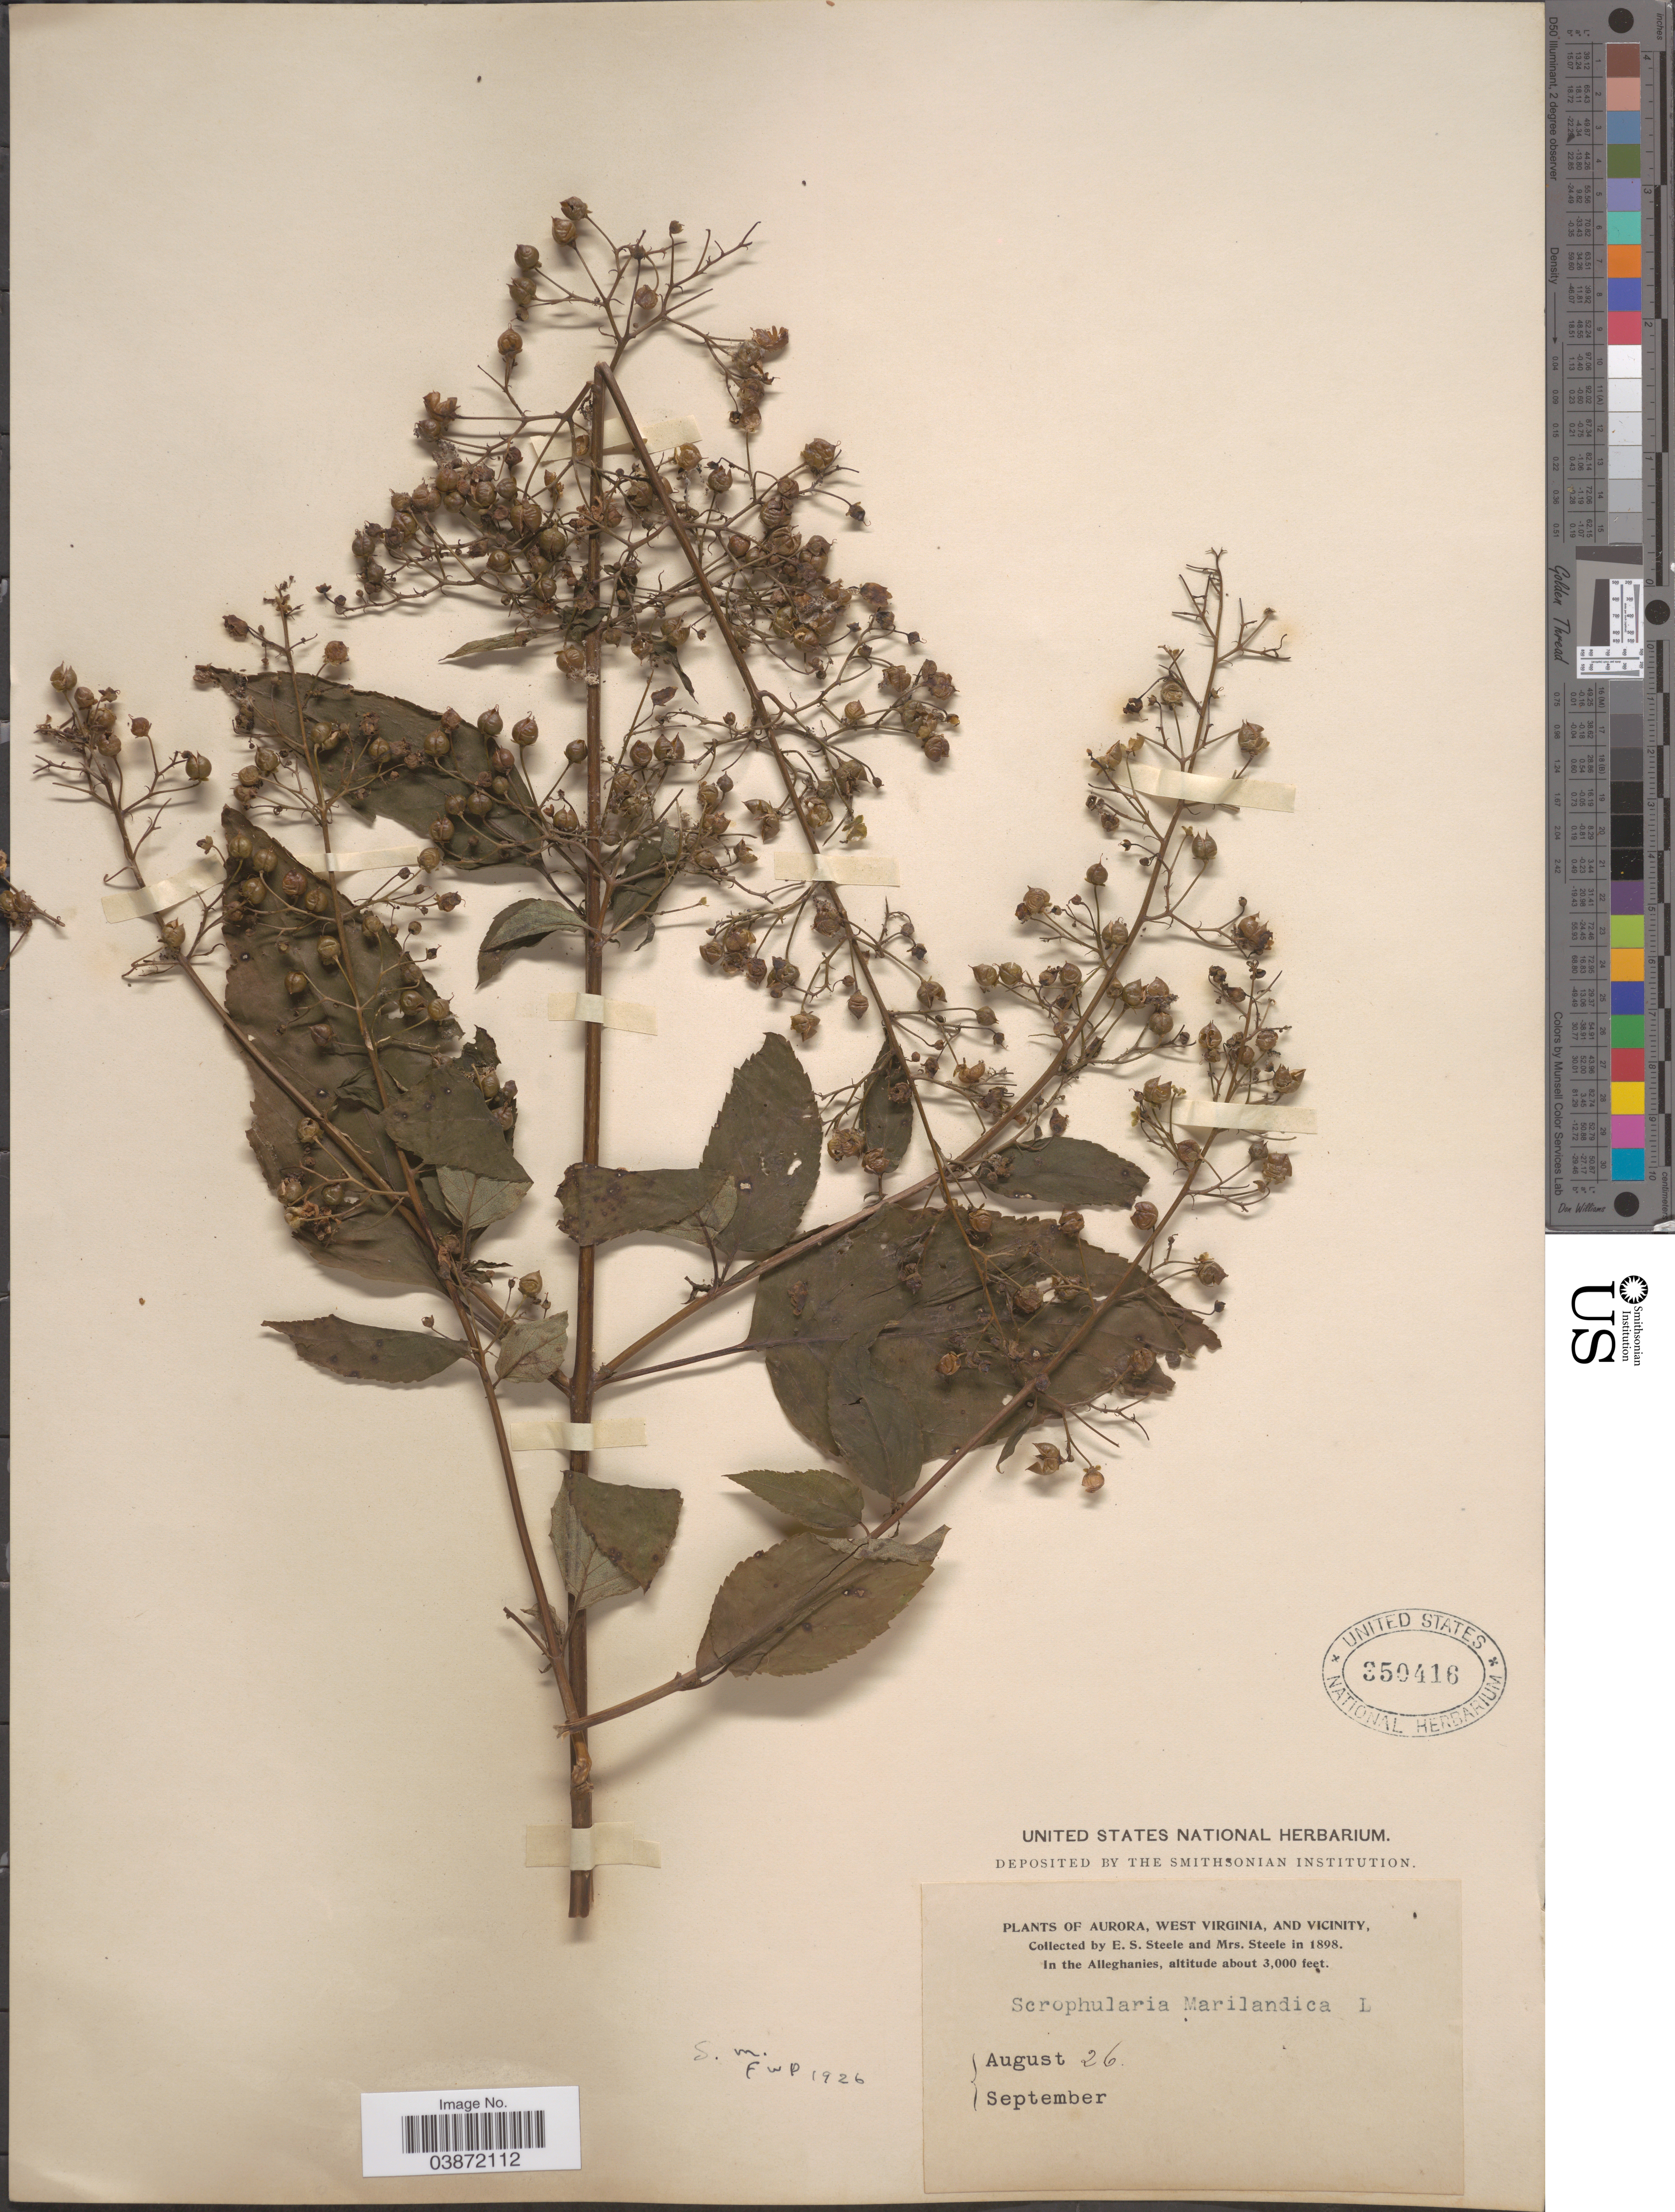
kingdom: Plantae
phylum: Tracheophyta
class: Magnoliopsida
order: Lamiales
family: Scrophulariaceae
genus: Scrophularia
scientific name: Scrophularia marilandica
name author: L.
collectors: E. Steele & Mrs. E. S. Steele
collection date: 1898-08-26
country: United States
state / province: West Virginia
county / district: Preston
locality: Aurora, and Vicinity. In the Alleghanies.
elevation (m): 914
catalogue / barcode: US 350416